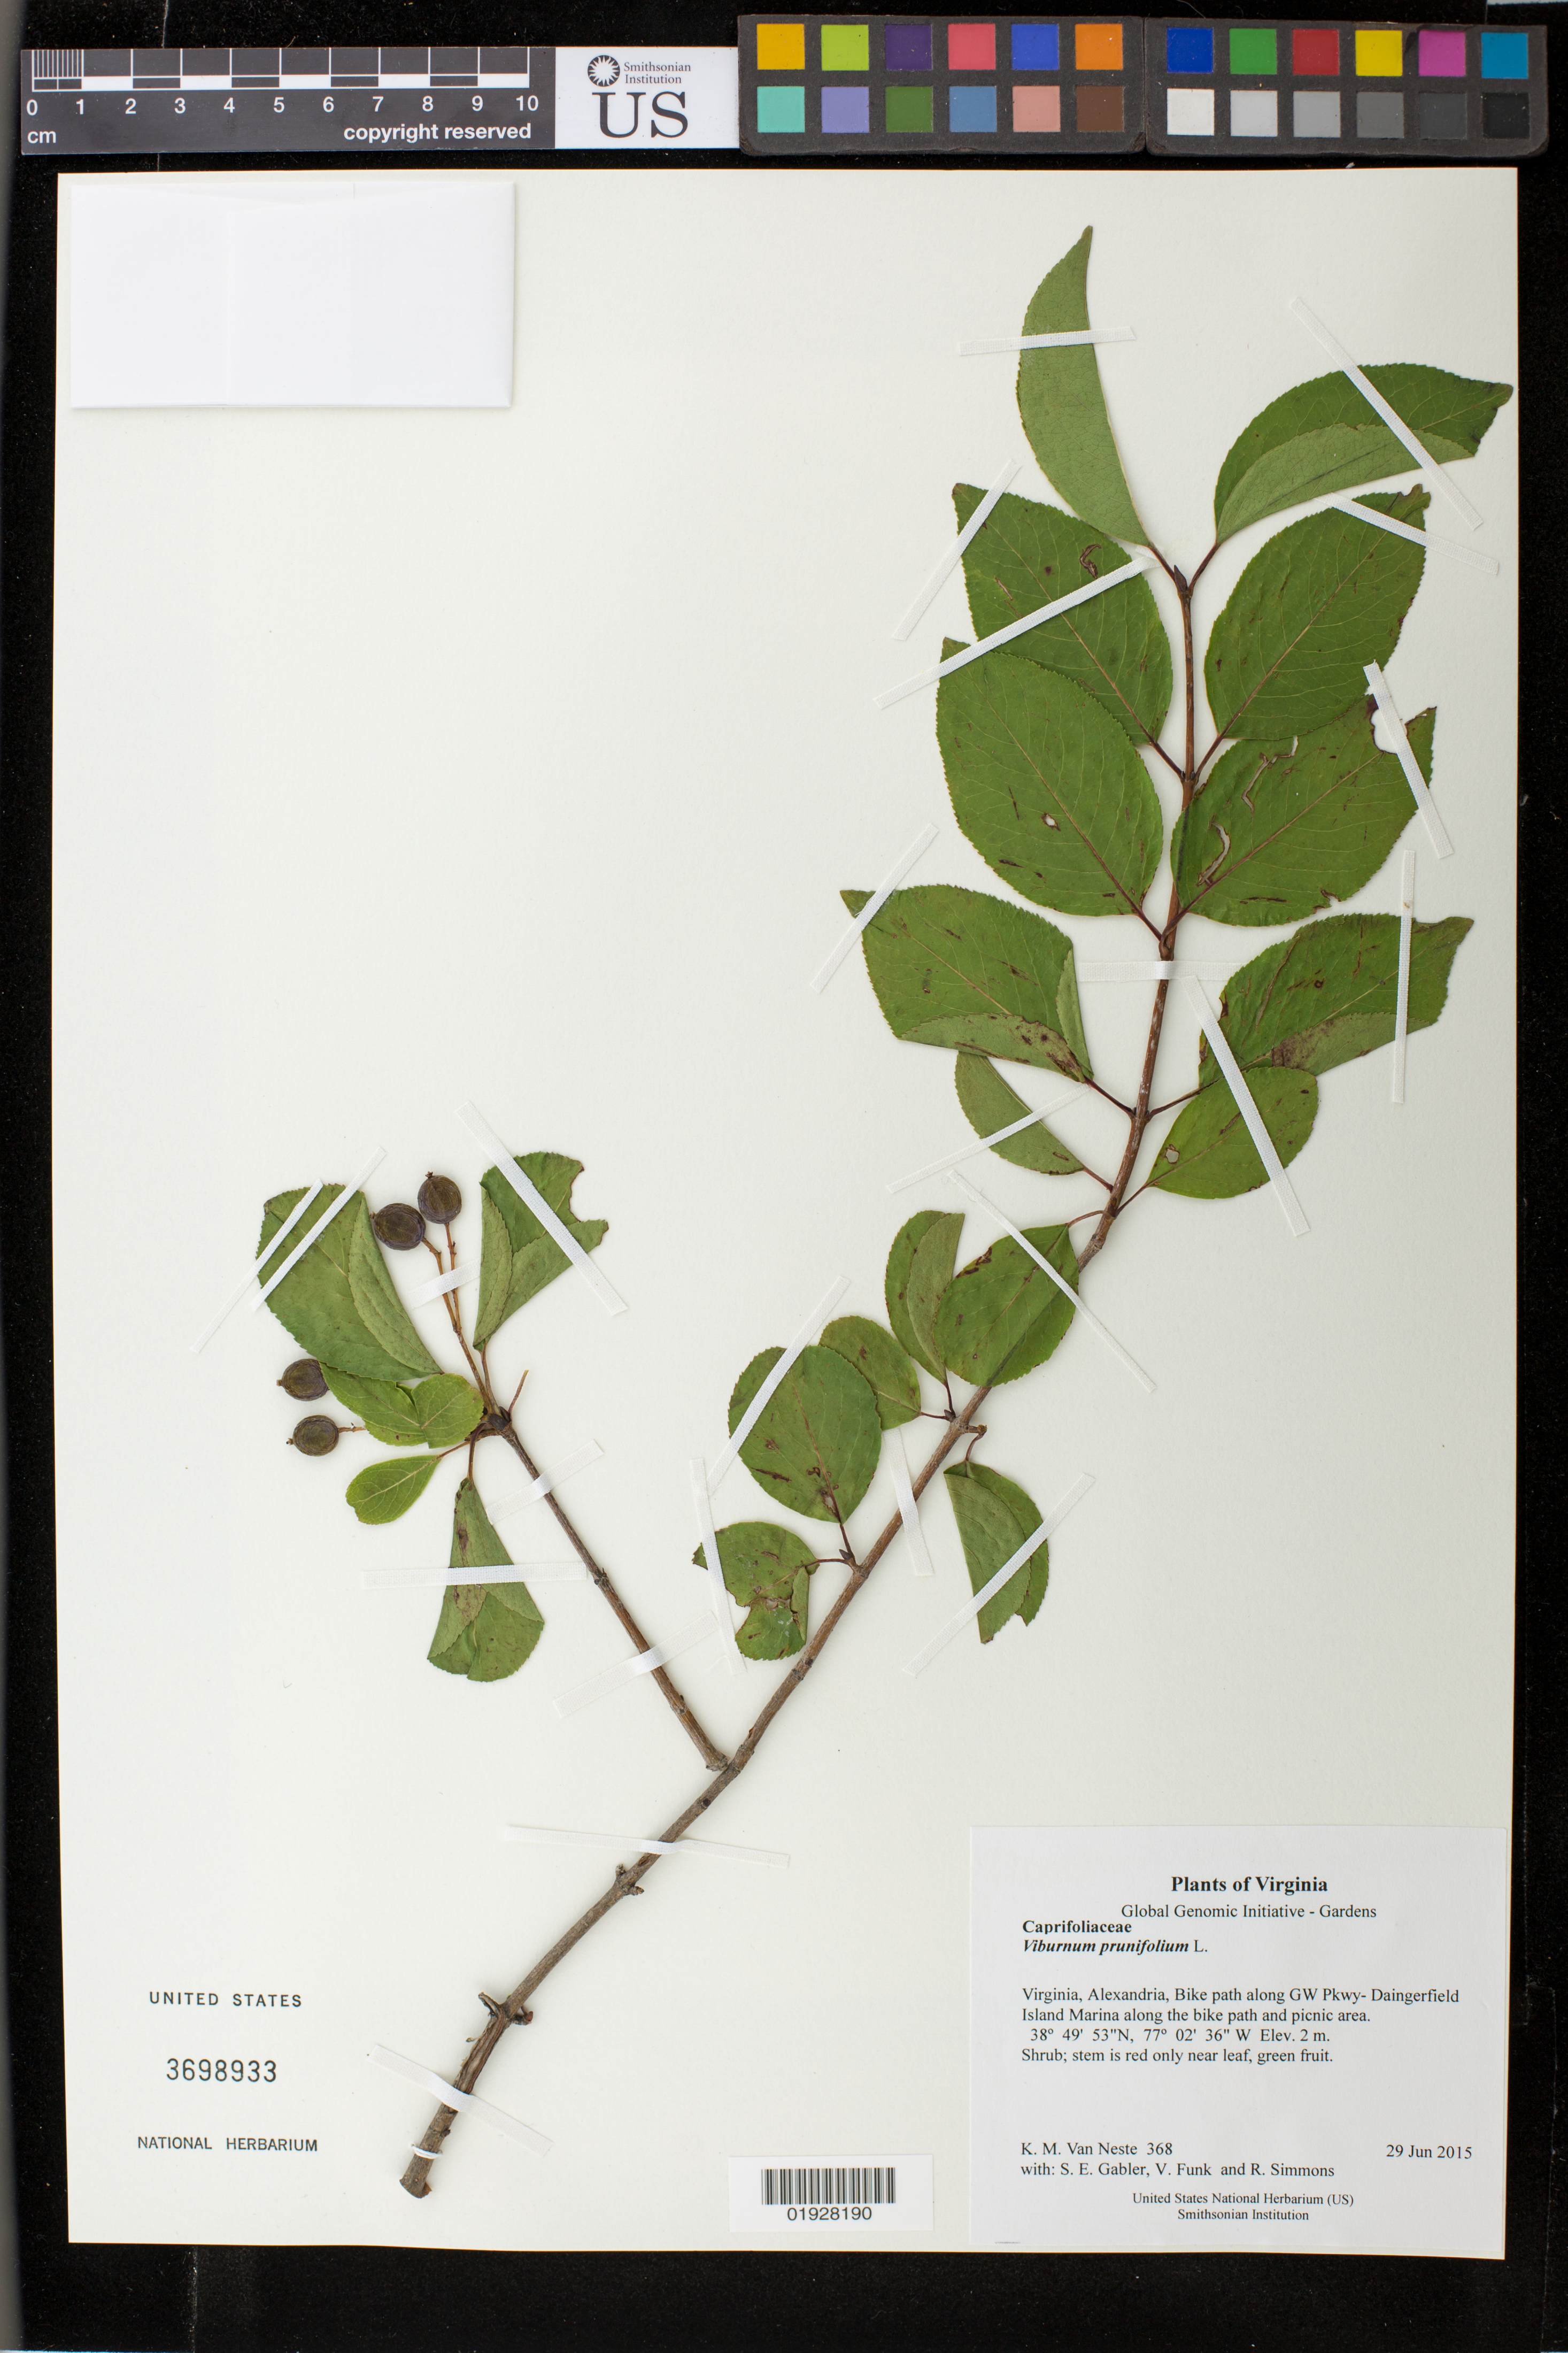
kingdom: Plantae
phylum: Tracheophyta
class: Magnoliopsida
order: Dipsacales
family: Viburnaceae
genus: Viburnum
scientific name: Viburnum prunifolium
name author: L.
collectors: K. M. Van Neste, S. E. Gabler, V. Funk & R. Simmons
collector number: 368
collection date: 2015-06-29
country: United States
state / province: Virginia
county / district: City of Alexandria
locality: Bike path along GW Pkwy- Dangerfield Island Marina along the bike path and picnic area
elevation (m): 2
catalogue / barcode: US 3698933